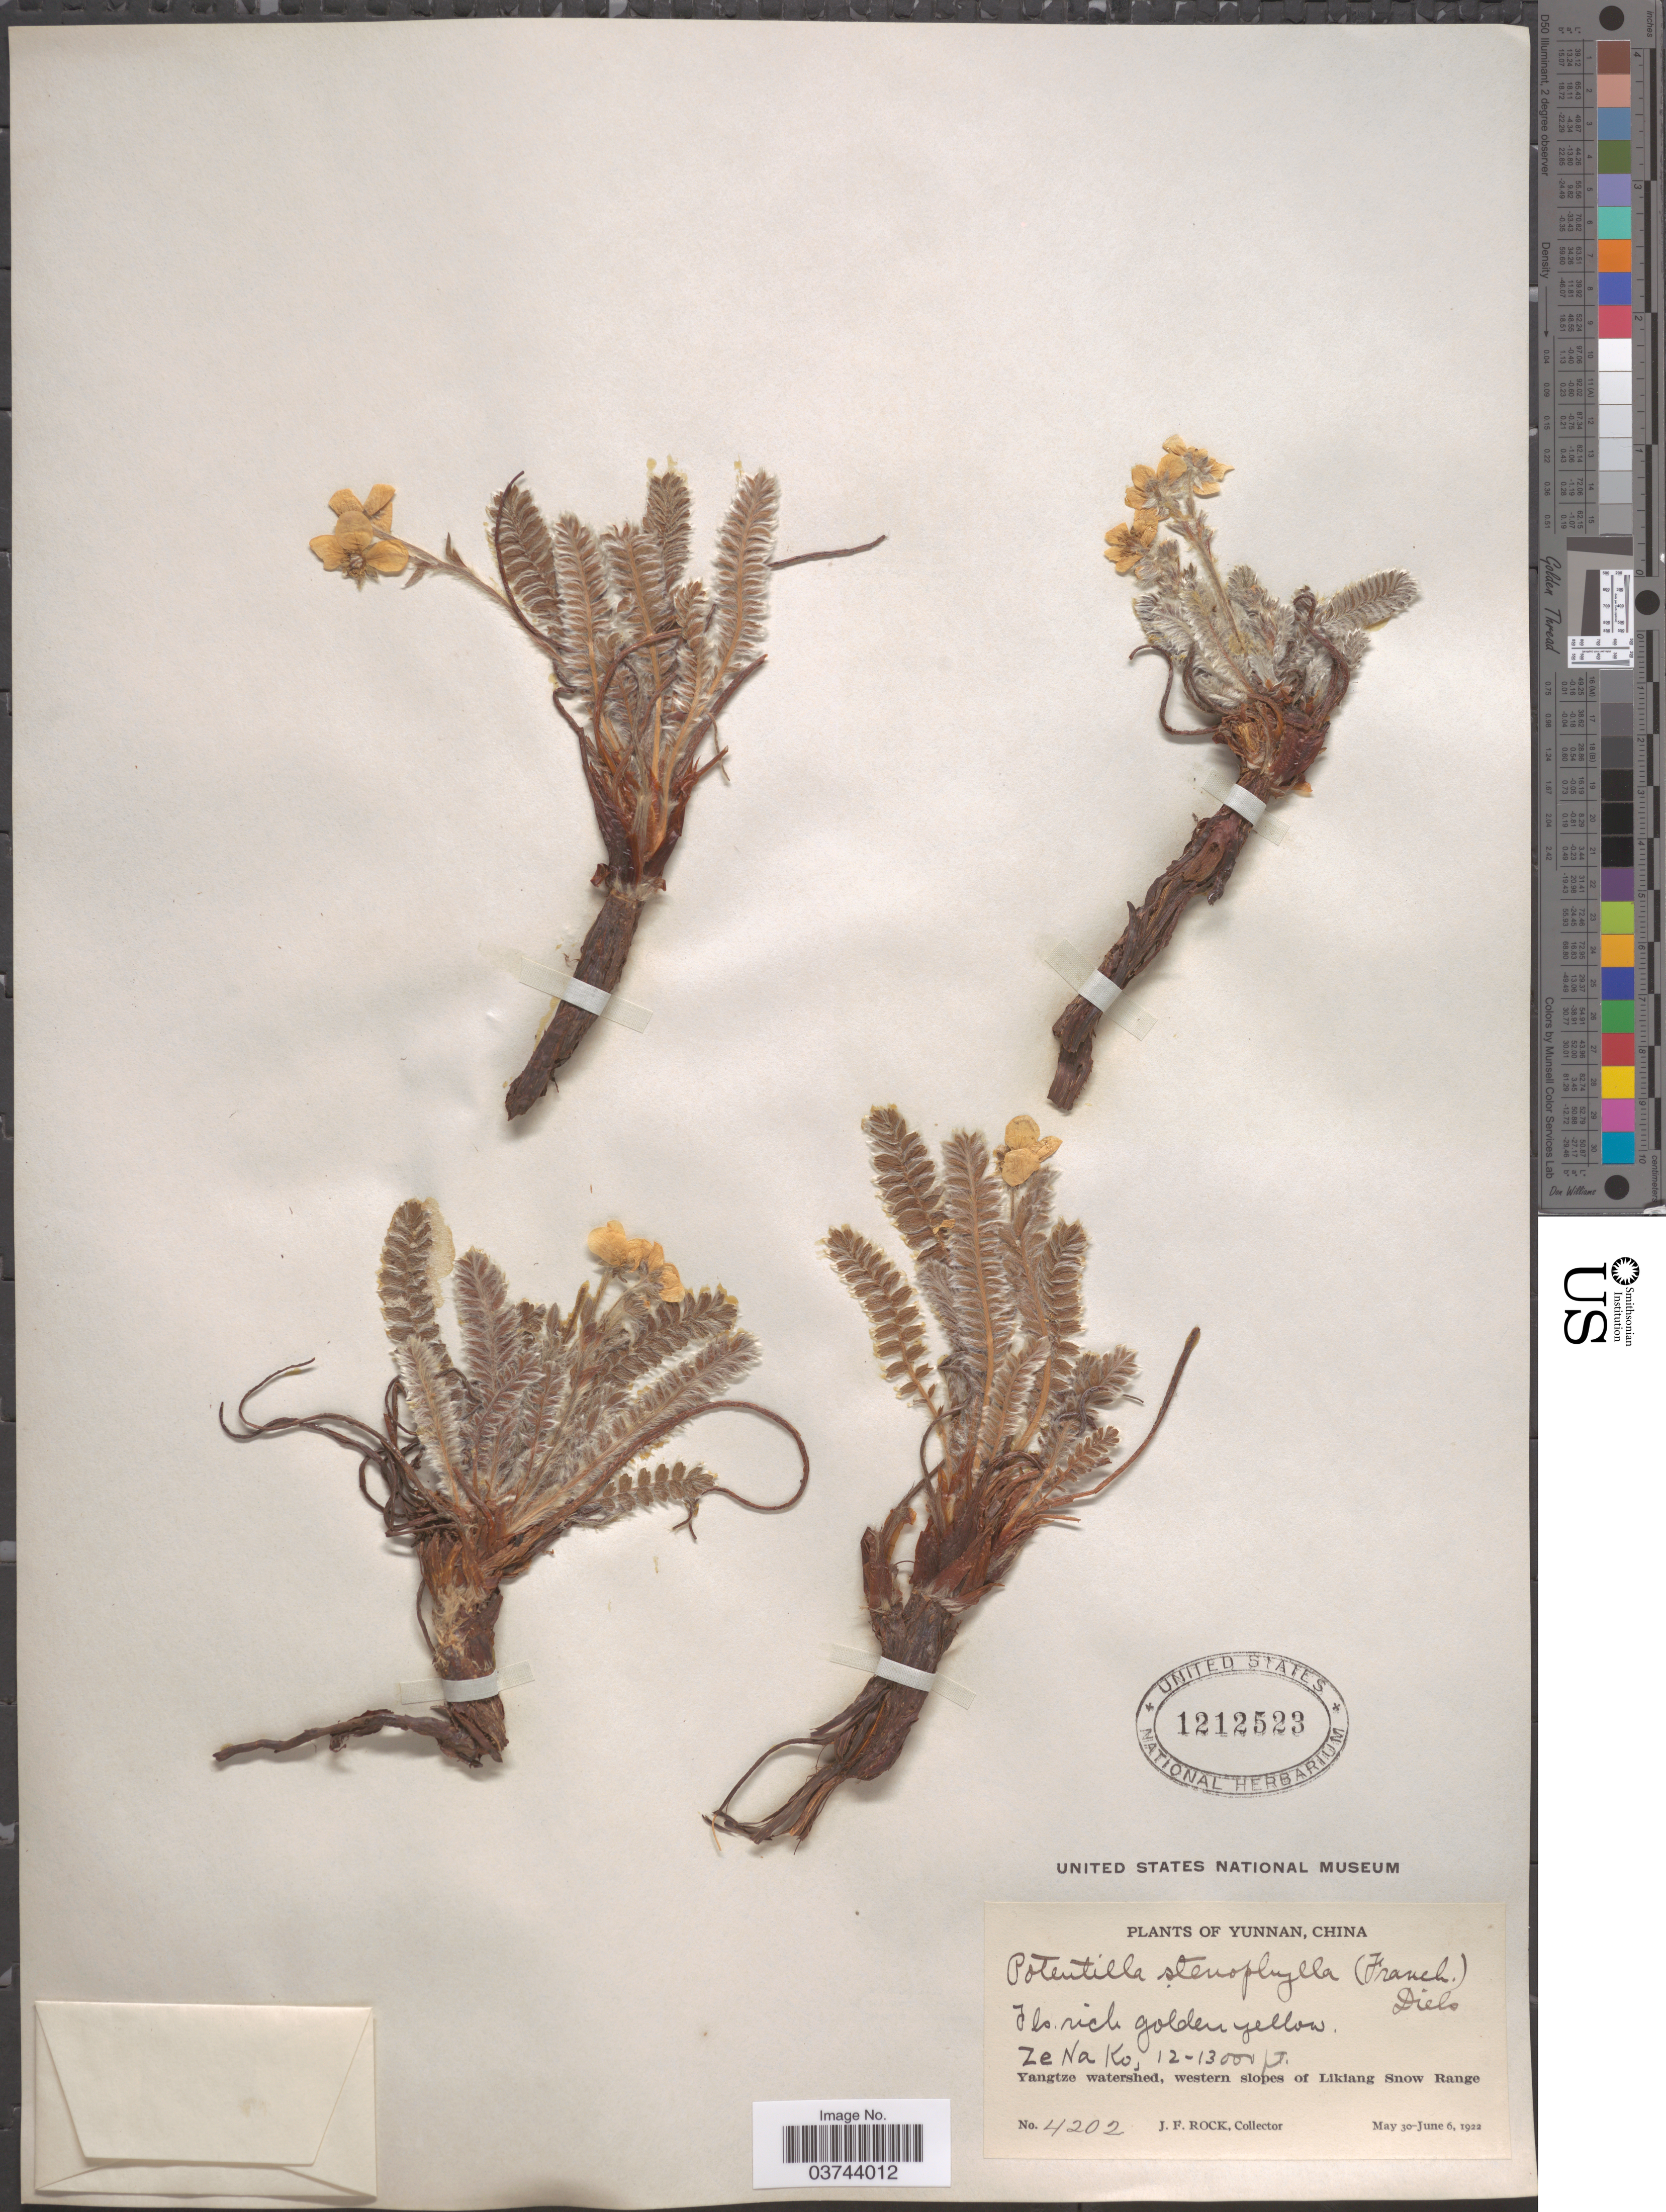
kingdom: Plantae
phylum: Tracheophyta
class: Magnoliopsida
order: Rosales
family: Rosaceae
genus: Potentilla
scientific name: Potentilla stenophylla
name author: (Franch.) Diels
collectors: J. Rock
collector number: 4202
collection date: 1922-05-30/1922-06-06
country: China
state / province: Yunnan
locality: Ze Na Ko. Yangtze watershed, western slopes of Likiang Snow Range.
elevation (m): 3658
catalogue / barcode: US 1212523